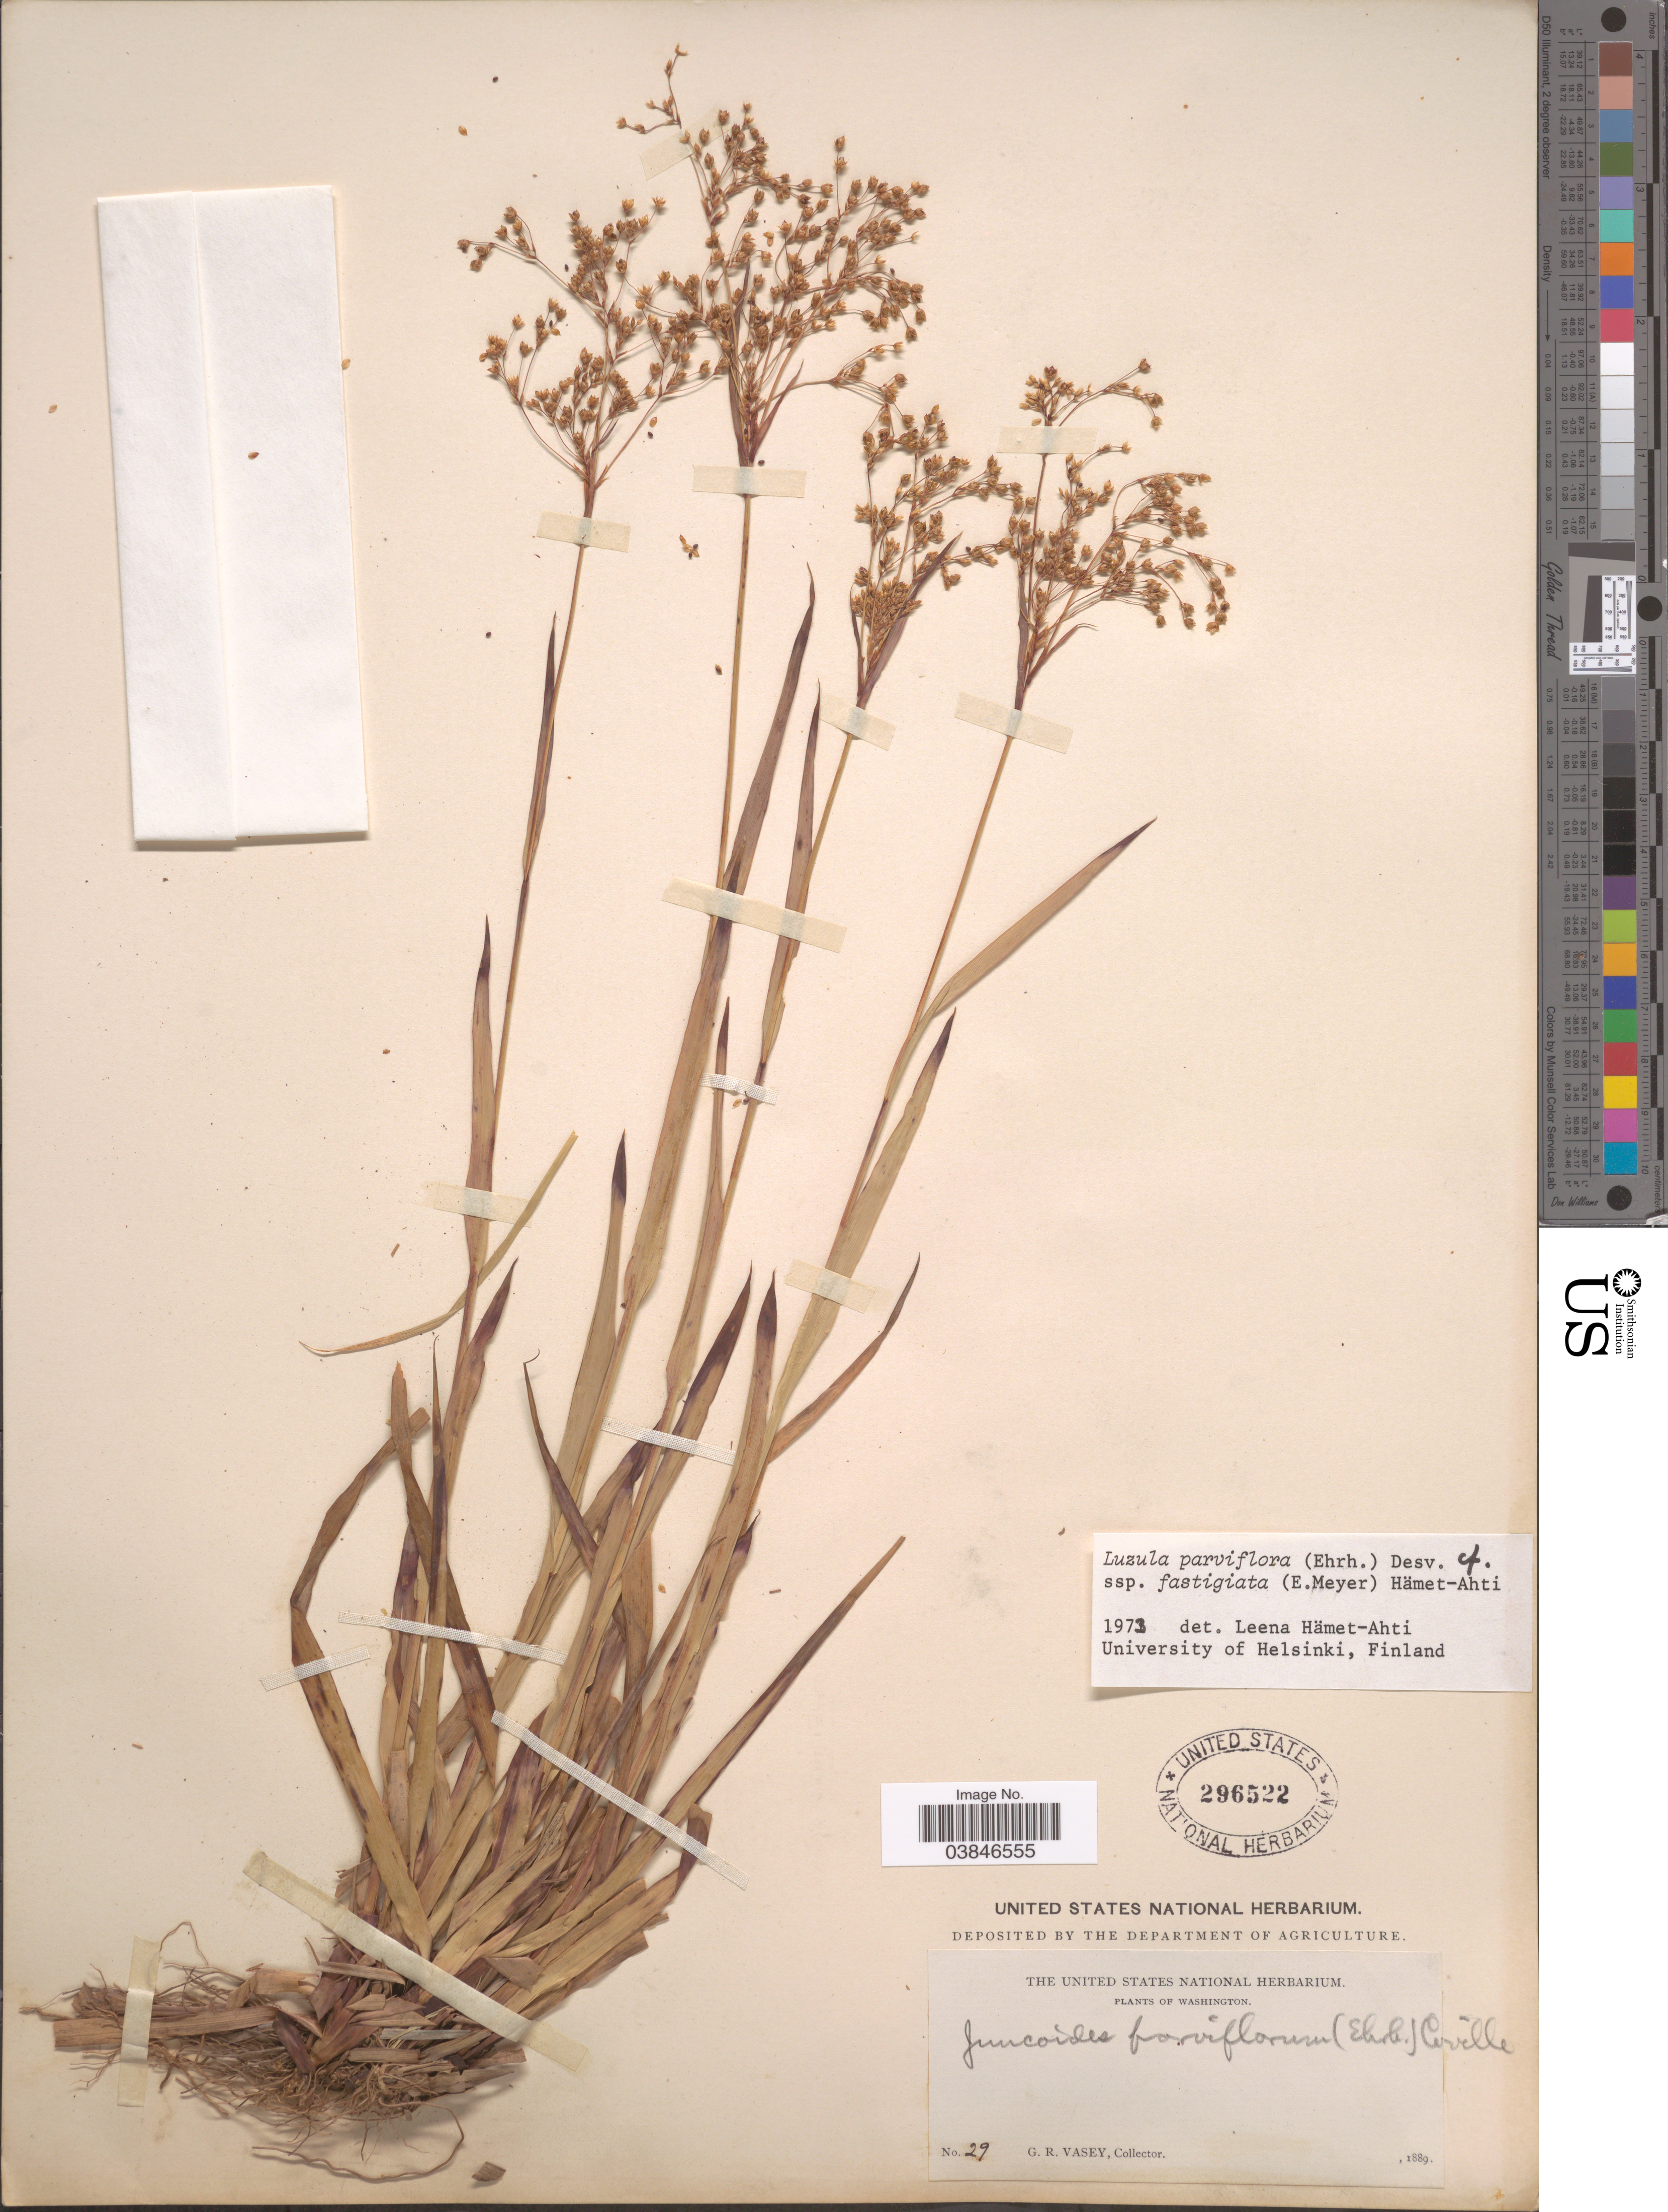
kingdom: Plantae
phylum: Tracheophyta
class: Liliopsida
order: Poales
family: Juncaceae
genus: Luzula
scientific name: Luzula parviflora subsp. fastigiata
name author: Buchenau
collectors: G. R. Vasey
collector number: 29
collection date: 1889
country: United States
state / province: Washington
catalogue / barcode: US 296522